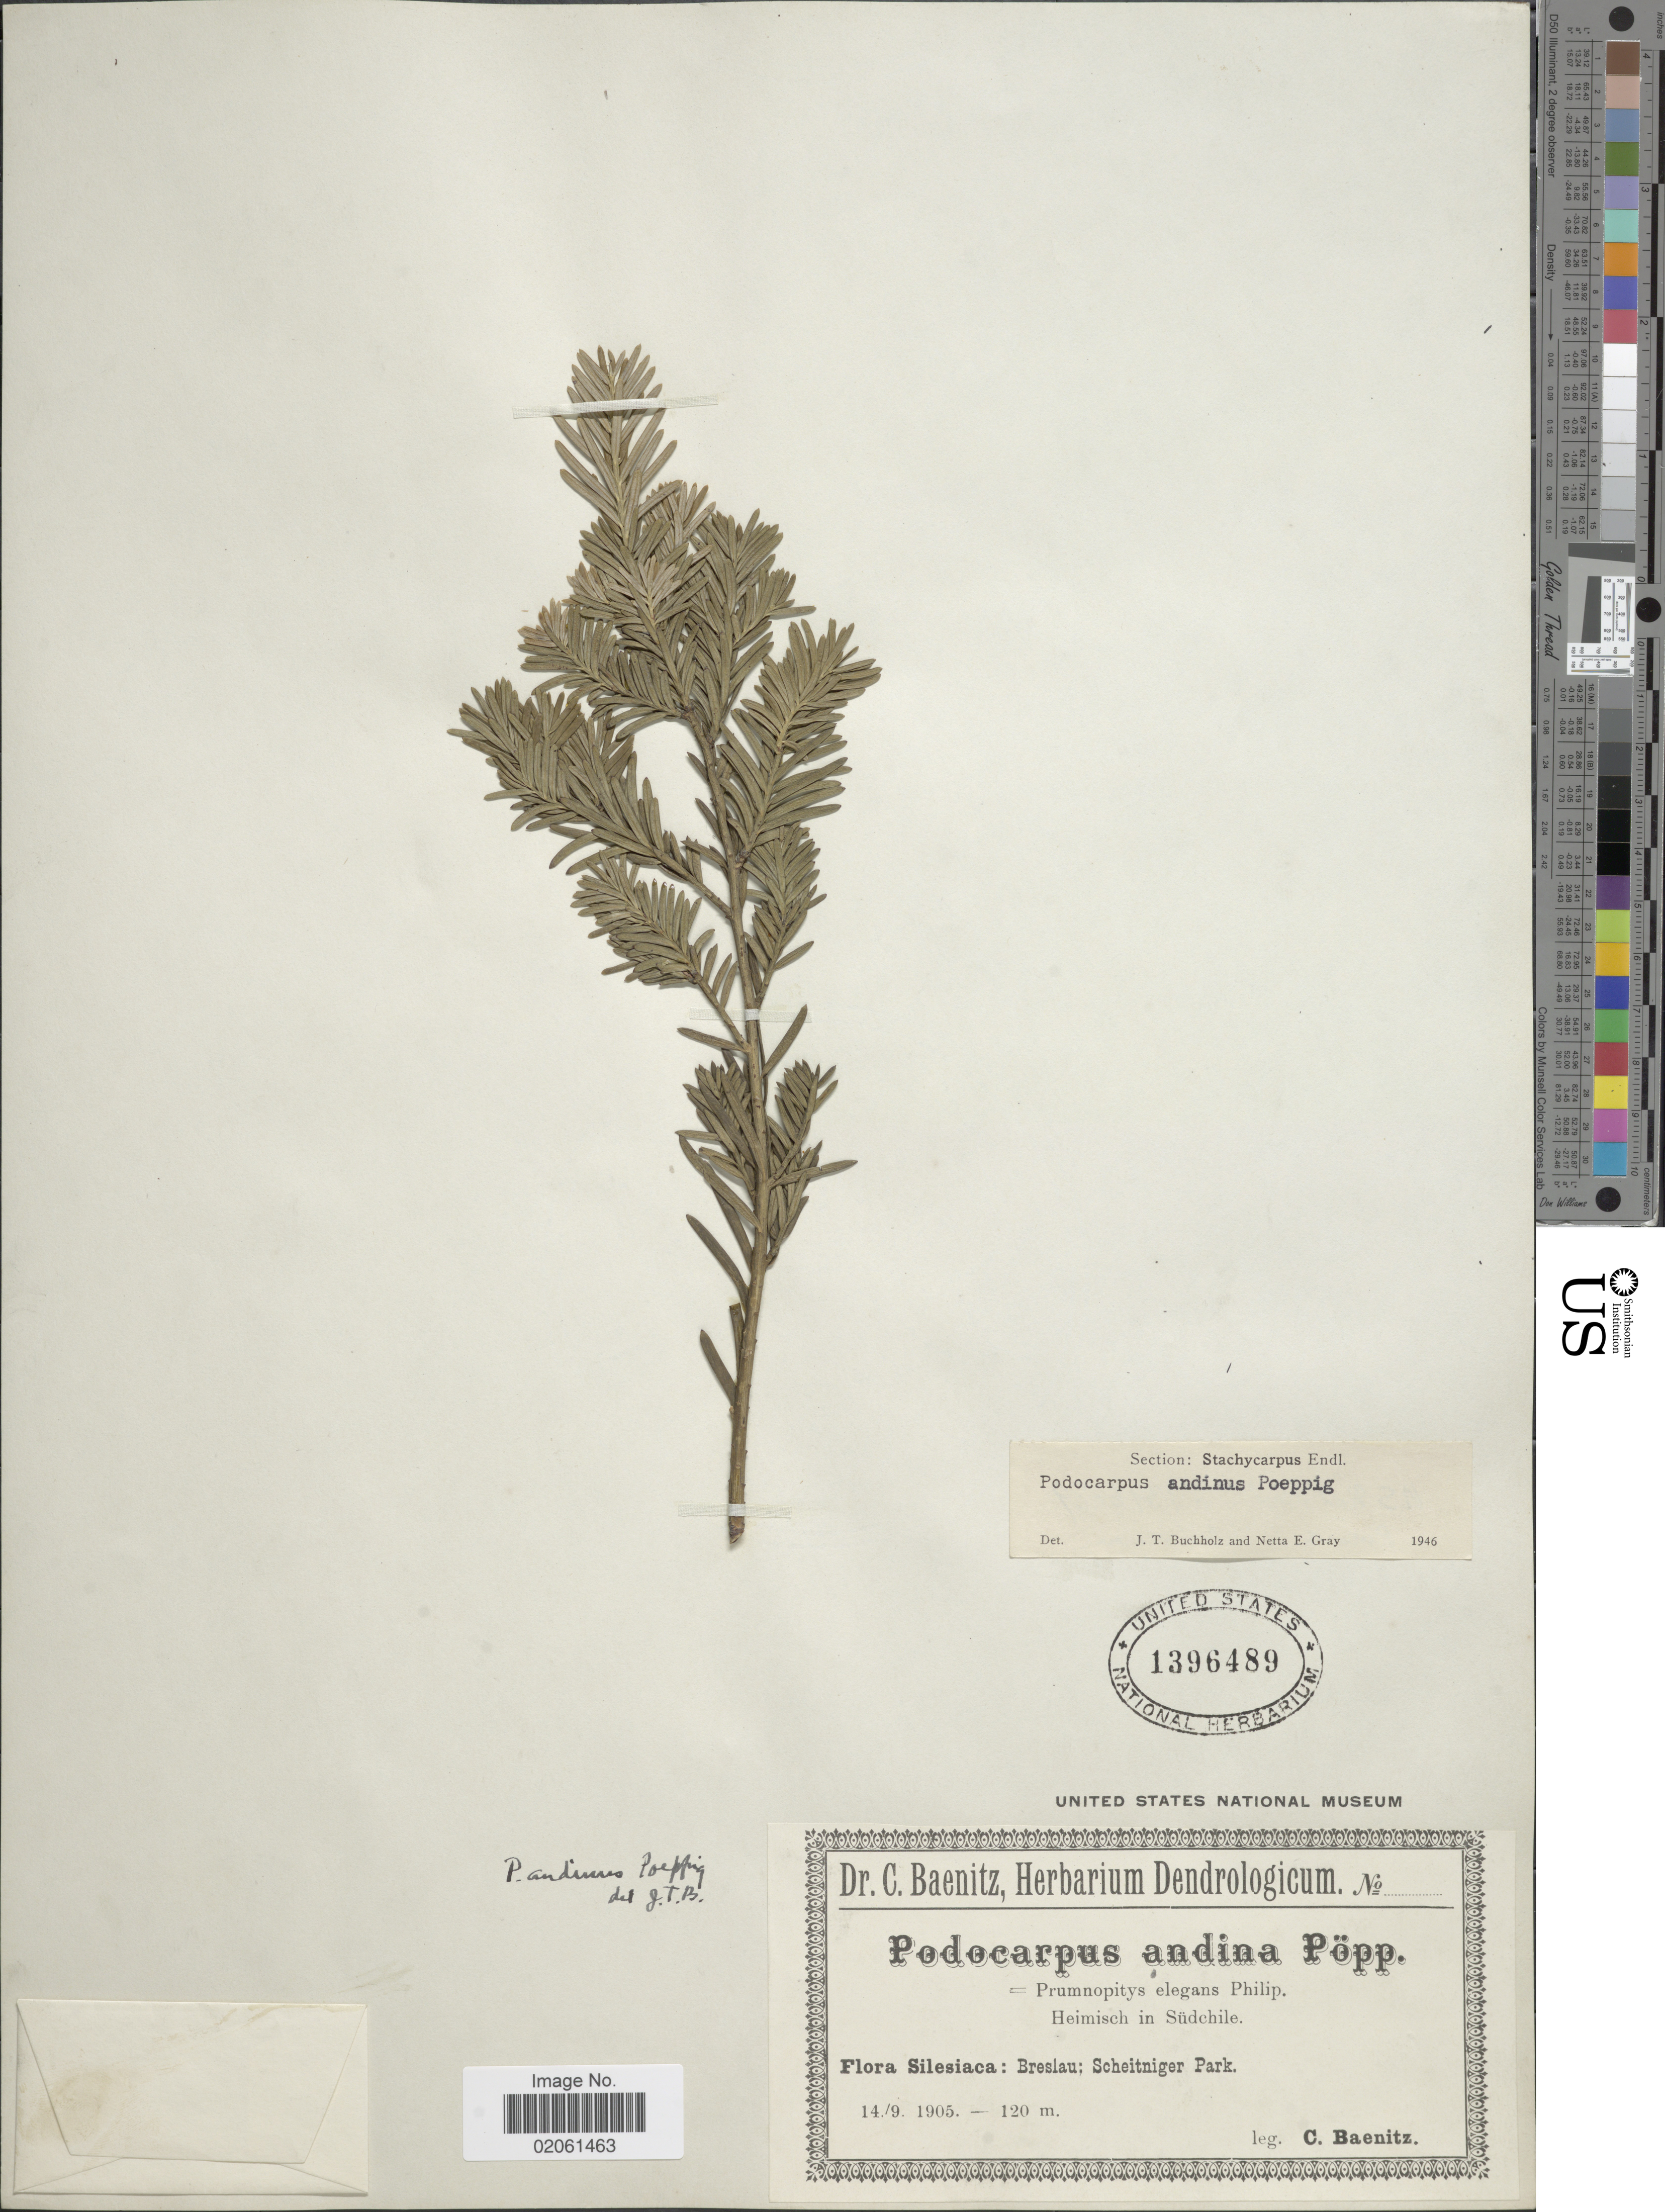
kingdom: Plantae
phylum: Tracheophyta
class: Pinopsida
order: Pinales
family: Podocarpaceae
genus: Podocarpus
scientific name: Podocarpus andinus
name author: Poepp. ex Endl.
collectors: C. G. Baenitz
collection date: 1905-09-14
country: Poland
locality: Silesiaca: Breslau; Scheitniger Park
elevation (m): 120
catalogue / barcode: US 1396489